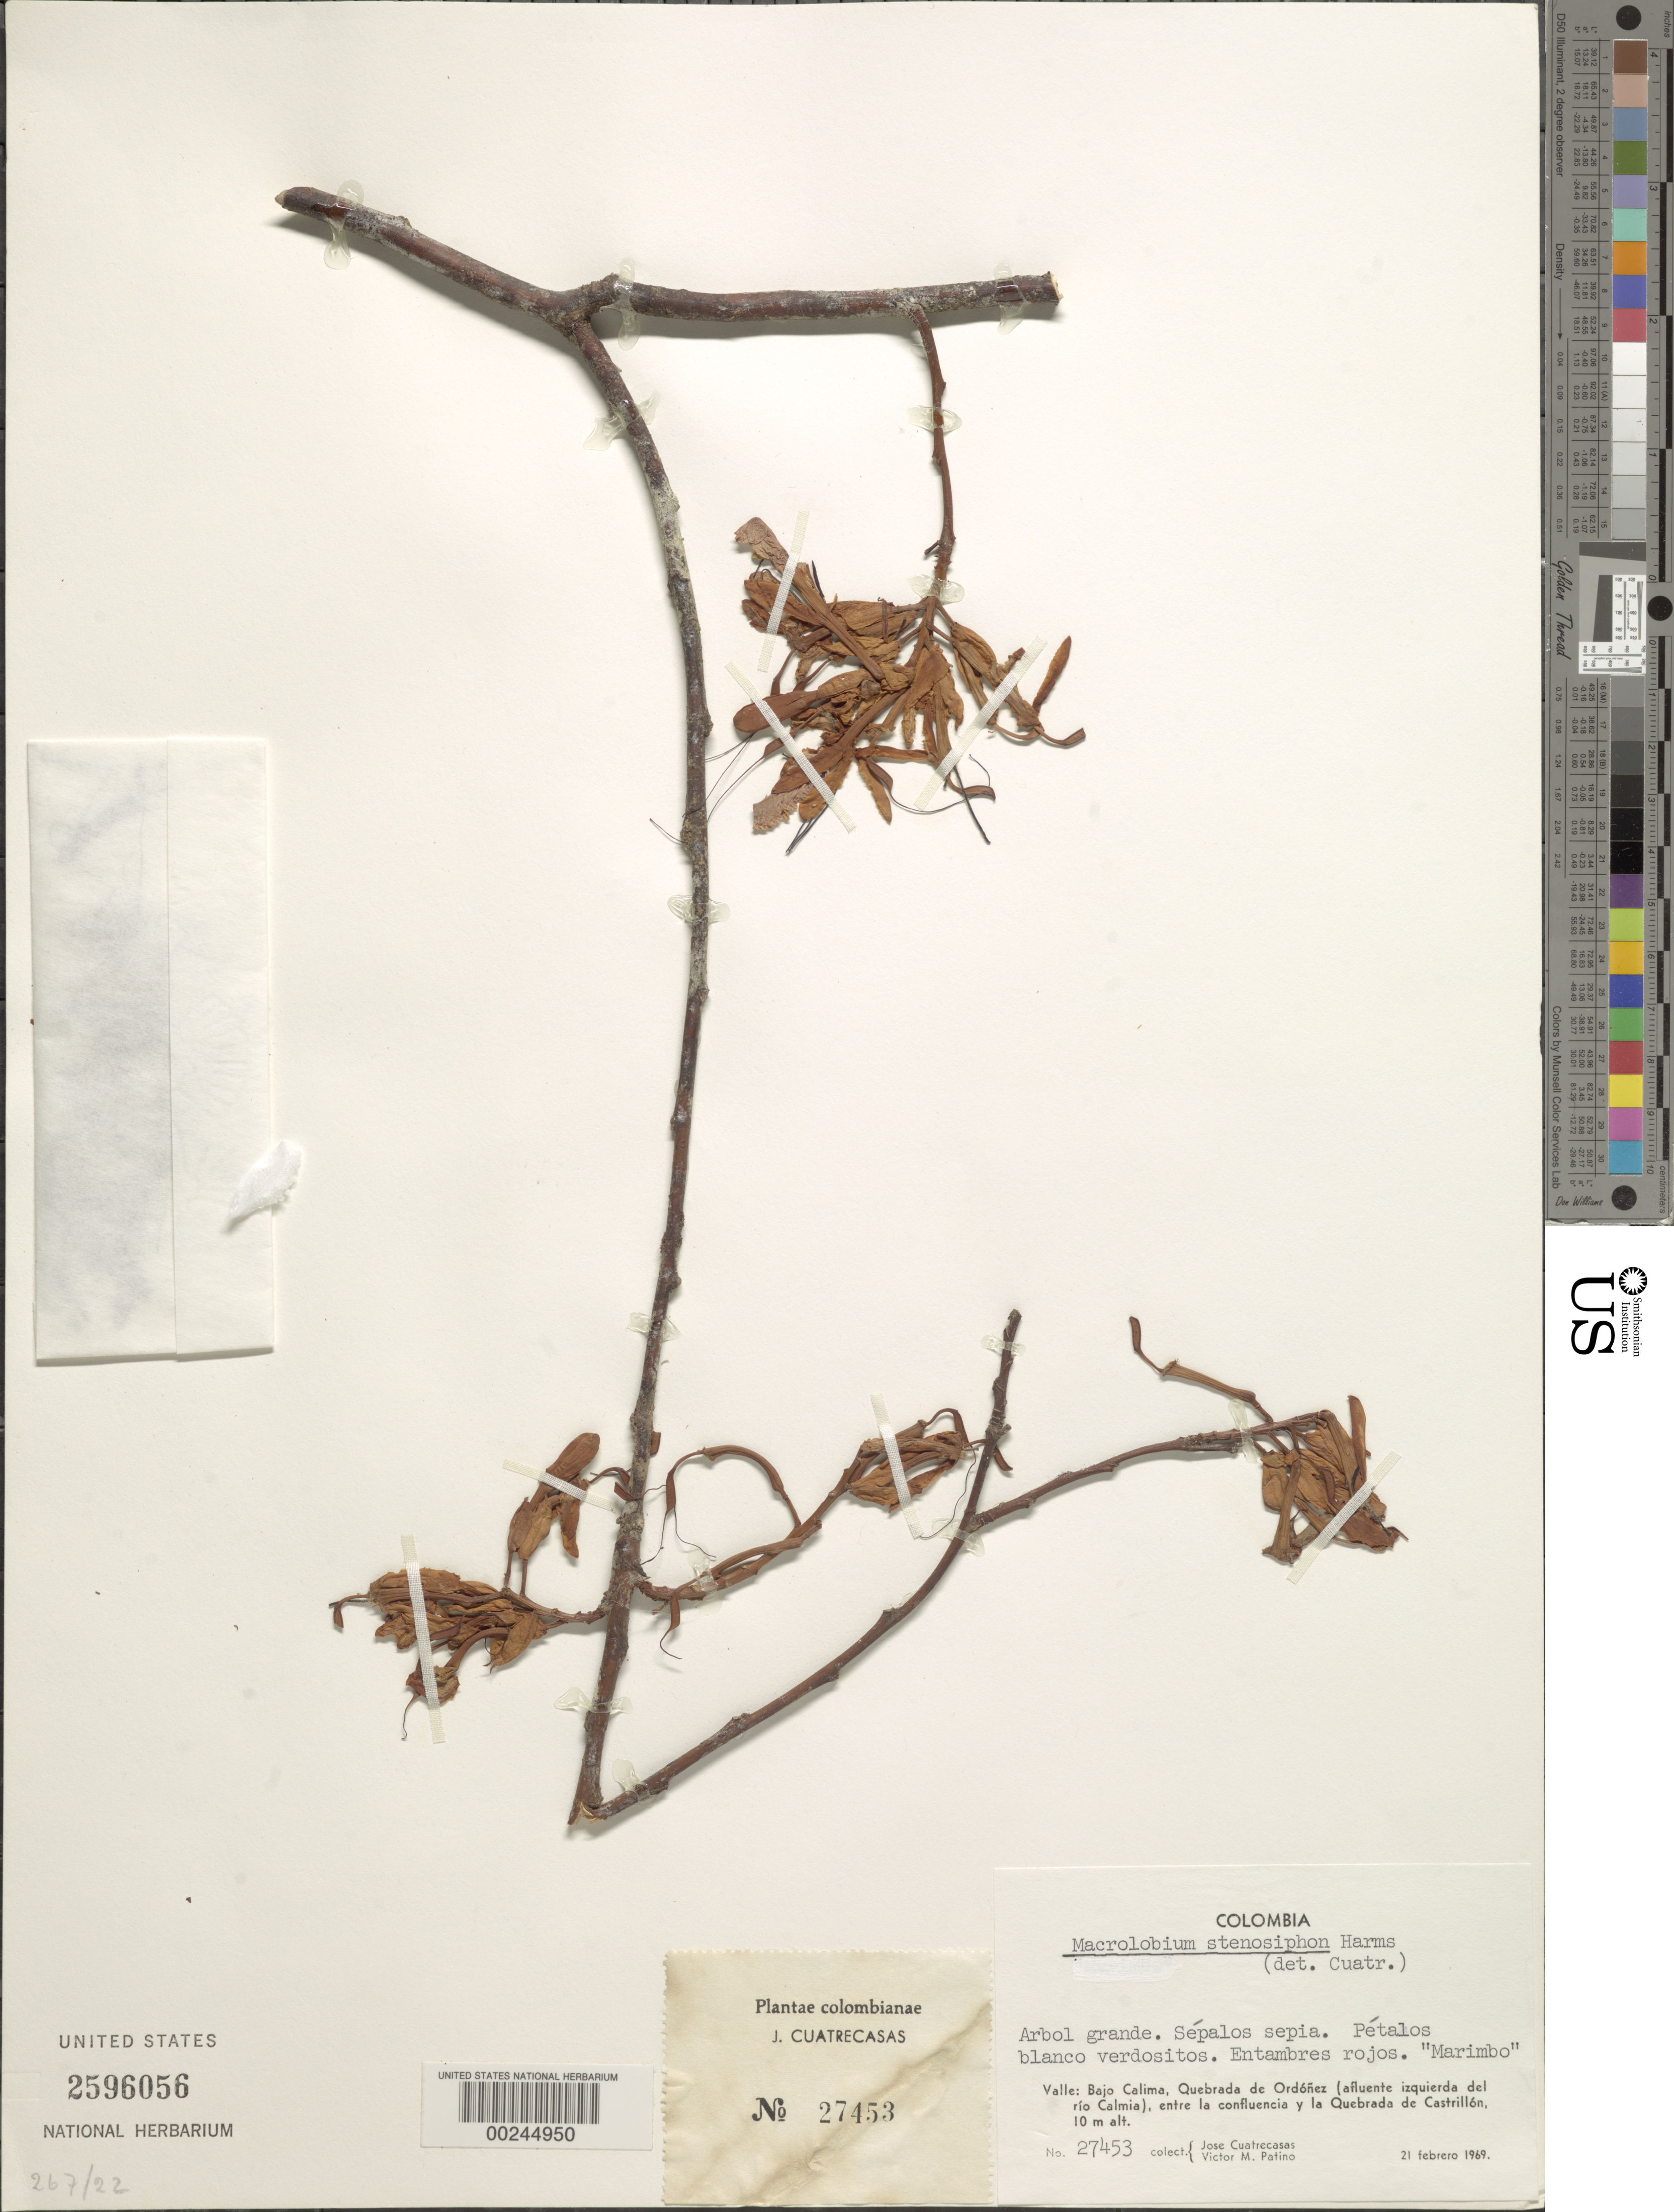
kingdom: Plantae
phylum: Tracheophyta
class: Magnoliopsida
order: Fabales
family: Fabaceae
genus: Macrolobium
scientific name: Macrolobium stenosiphon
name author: Harms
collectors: J. Cuatrecasas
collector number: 27453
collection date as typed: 21 Feb 1969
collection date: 1969-02-21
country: Colombia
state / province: Valle del Cauca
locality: Bajo Calima, Quebrada de ordOnez (left affluent of the Rio calmia) between the confluence and the Quebrada de castrillon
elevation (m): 10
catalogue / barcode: US 2596056